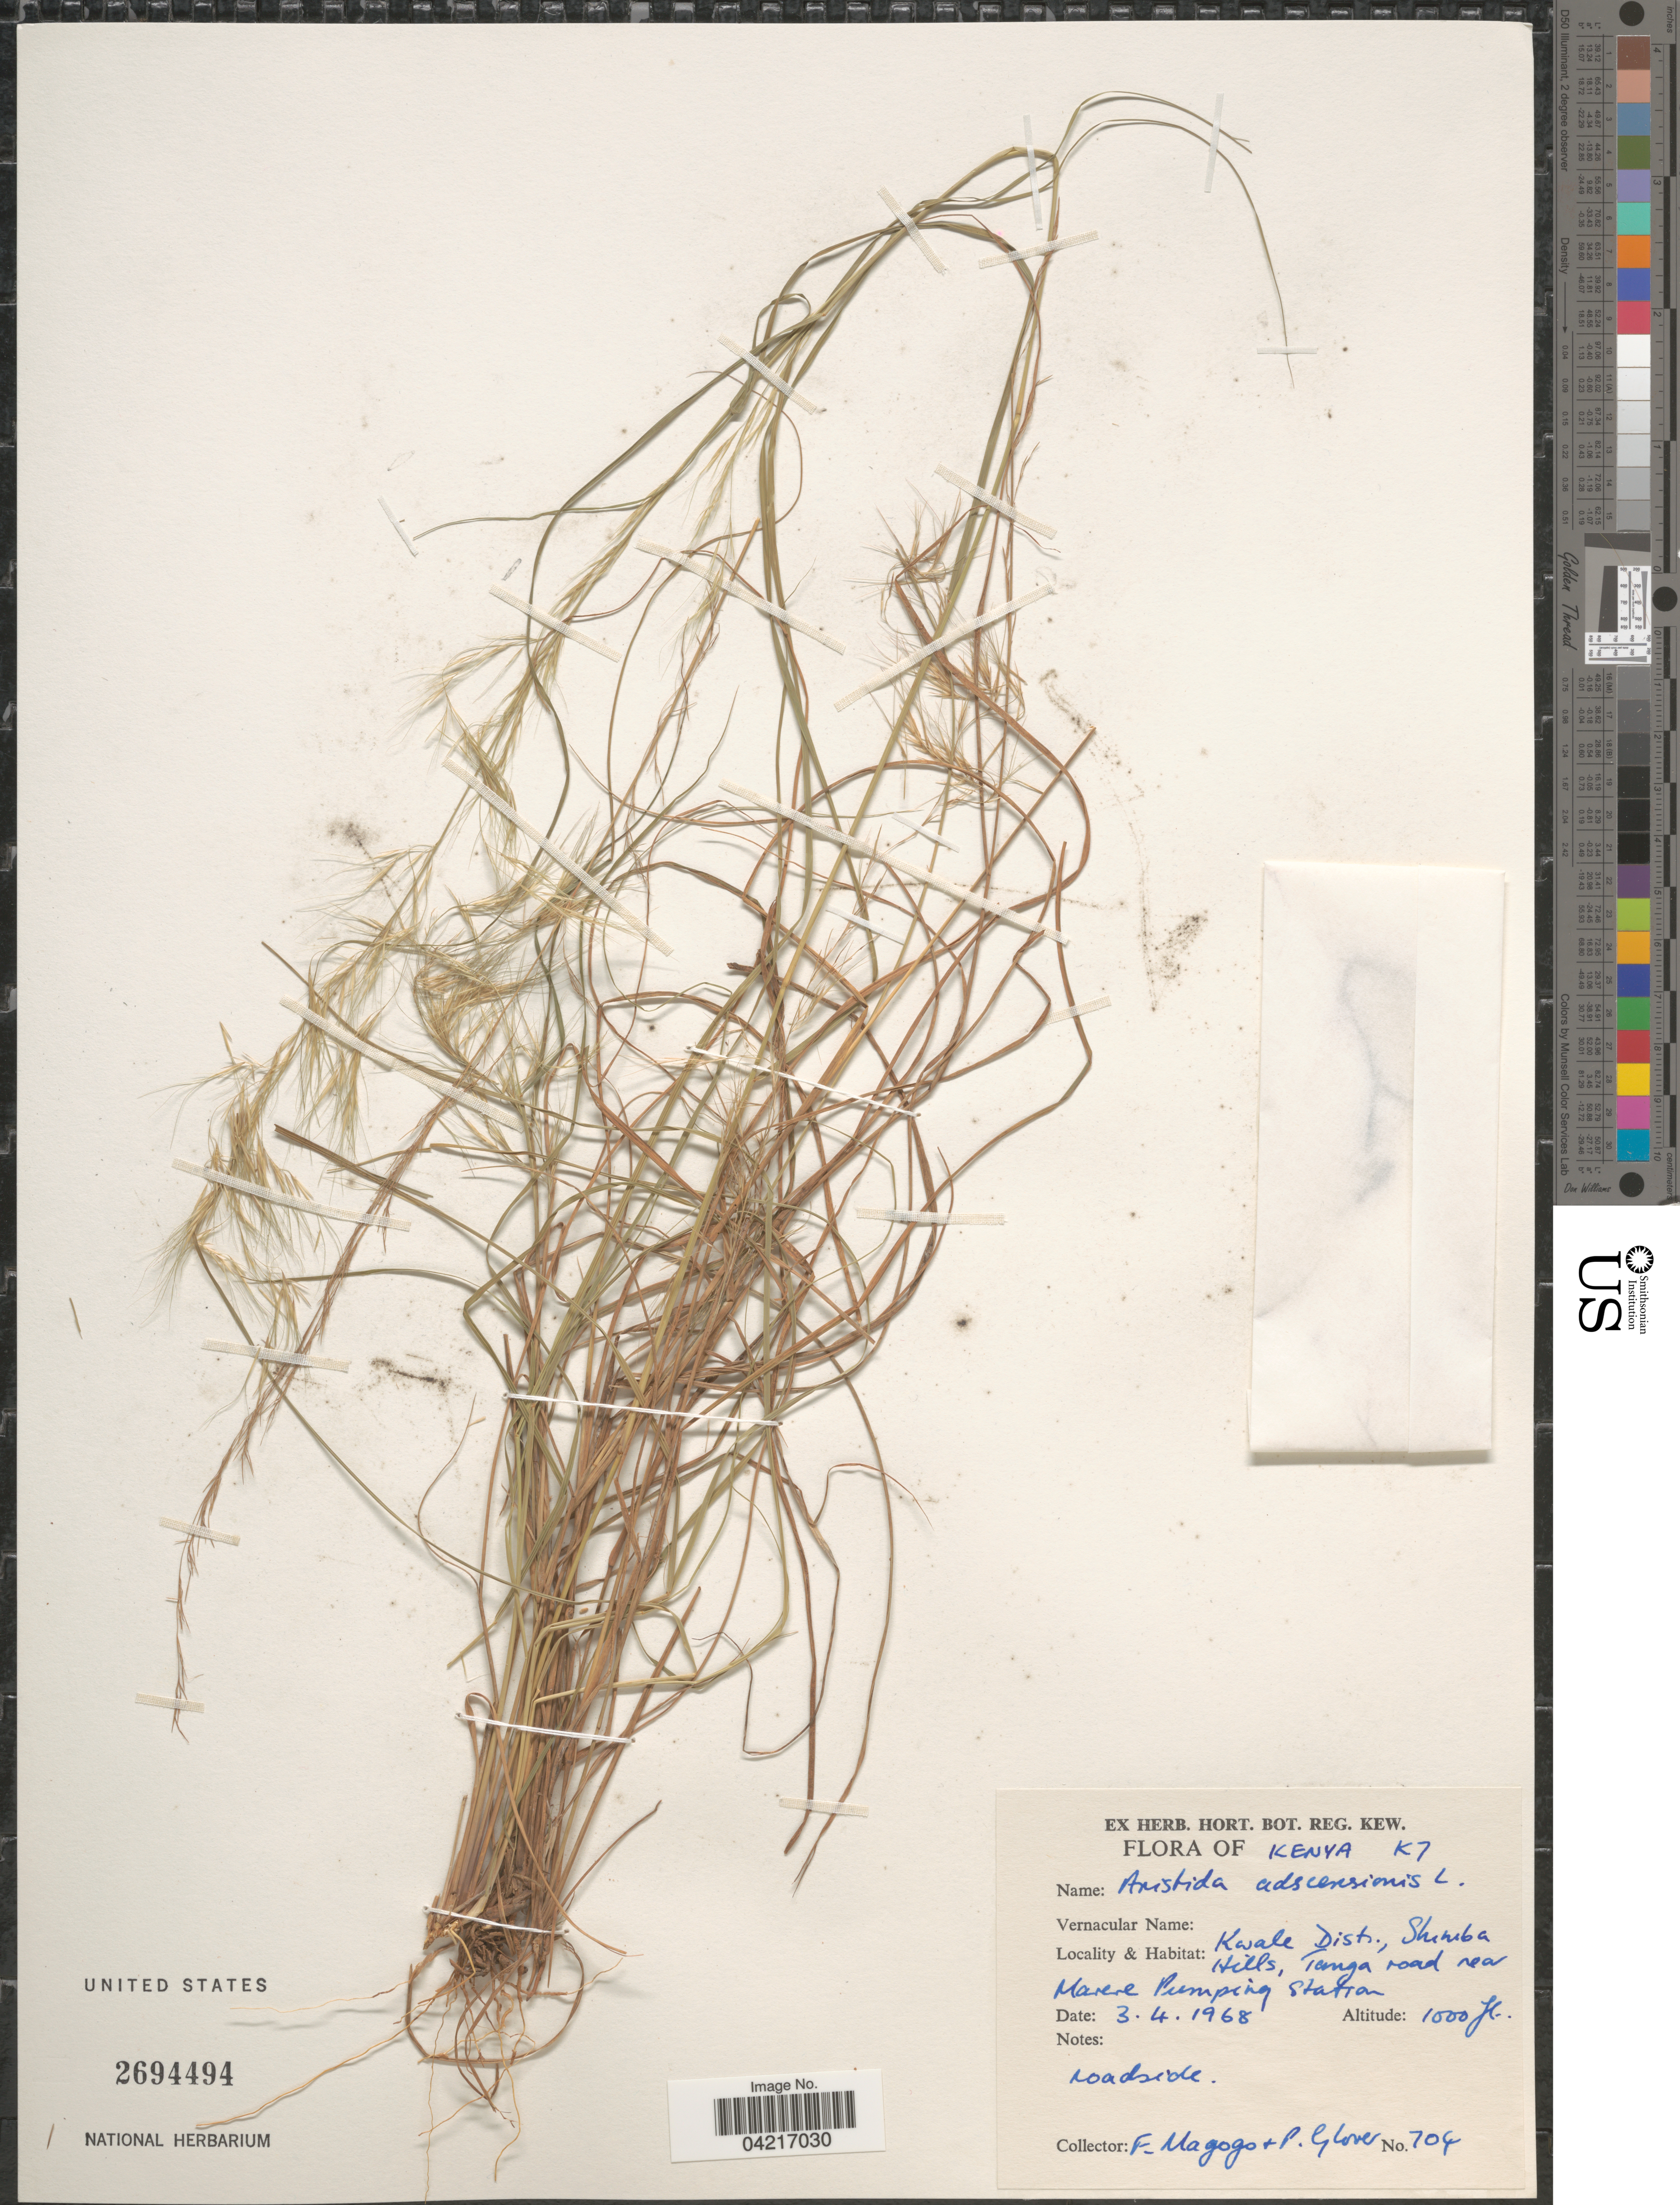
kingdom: Plantae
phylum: Tracheophyta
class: Liliopsida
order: Poales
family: Poaceae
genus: Aristida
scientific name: Aristida adscensionis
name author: L.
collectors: F. Magogo & P. Glove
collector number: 704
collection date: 1968-04-03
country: Kenya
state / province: Kwale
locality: K7. Kwale Distr., Shimba Hills, Tanga road near Marere Pumping Station. Roadside.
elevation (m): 305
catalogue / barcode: US 2694494